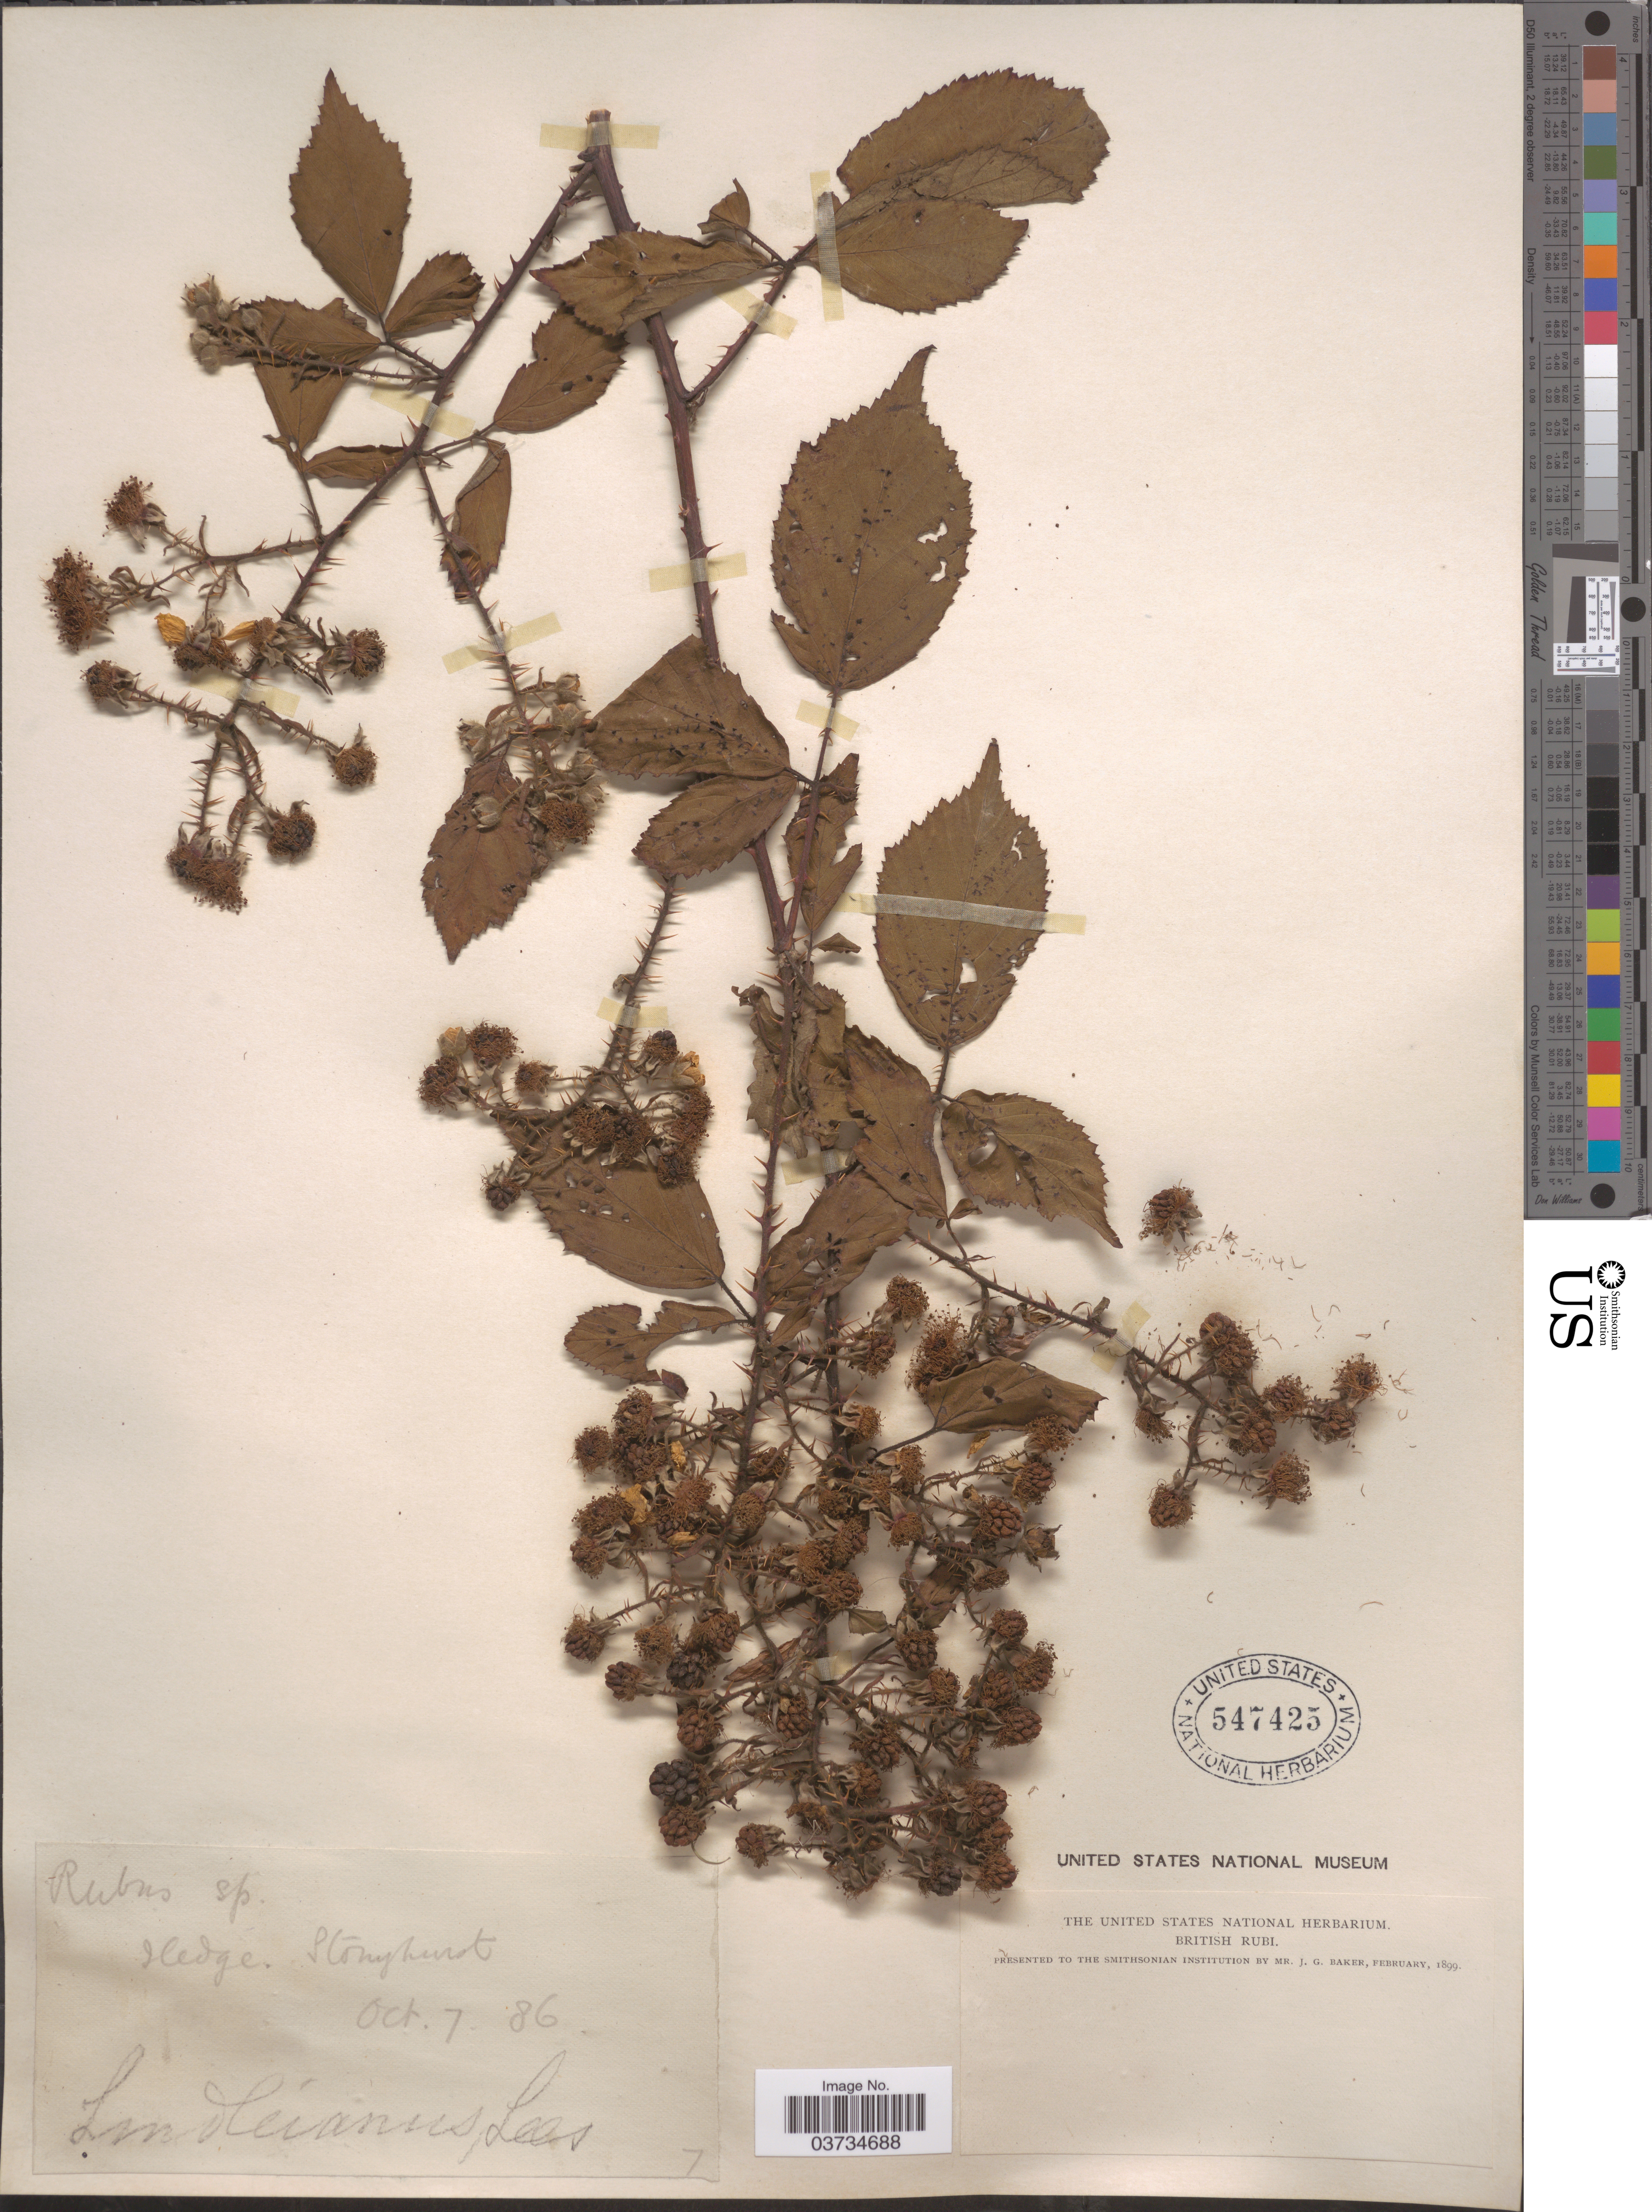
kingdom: Plantae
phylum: Tracheophyta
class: Magnoliopsida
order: Rosales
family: Rosaceae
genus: Rubus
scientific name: Rubus lindleyanus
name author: Lees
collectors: ex herb. United States National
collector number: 7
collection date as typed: Transcribed d/m/y: 7/10/86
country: United Kingdom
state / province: England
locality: Hedge Stonyhurst.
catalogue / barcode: US 547425